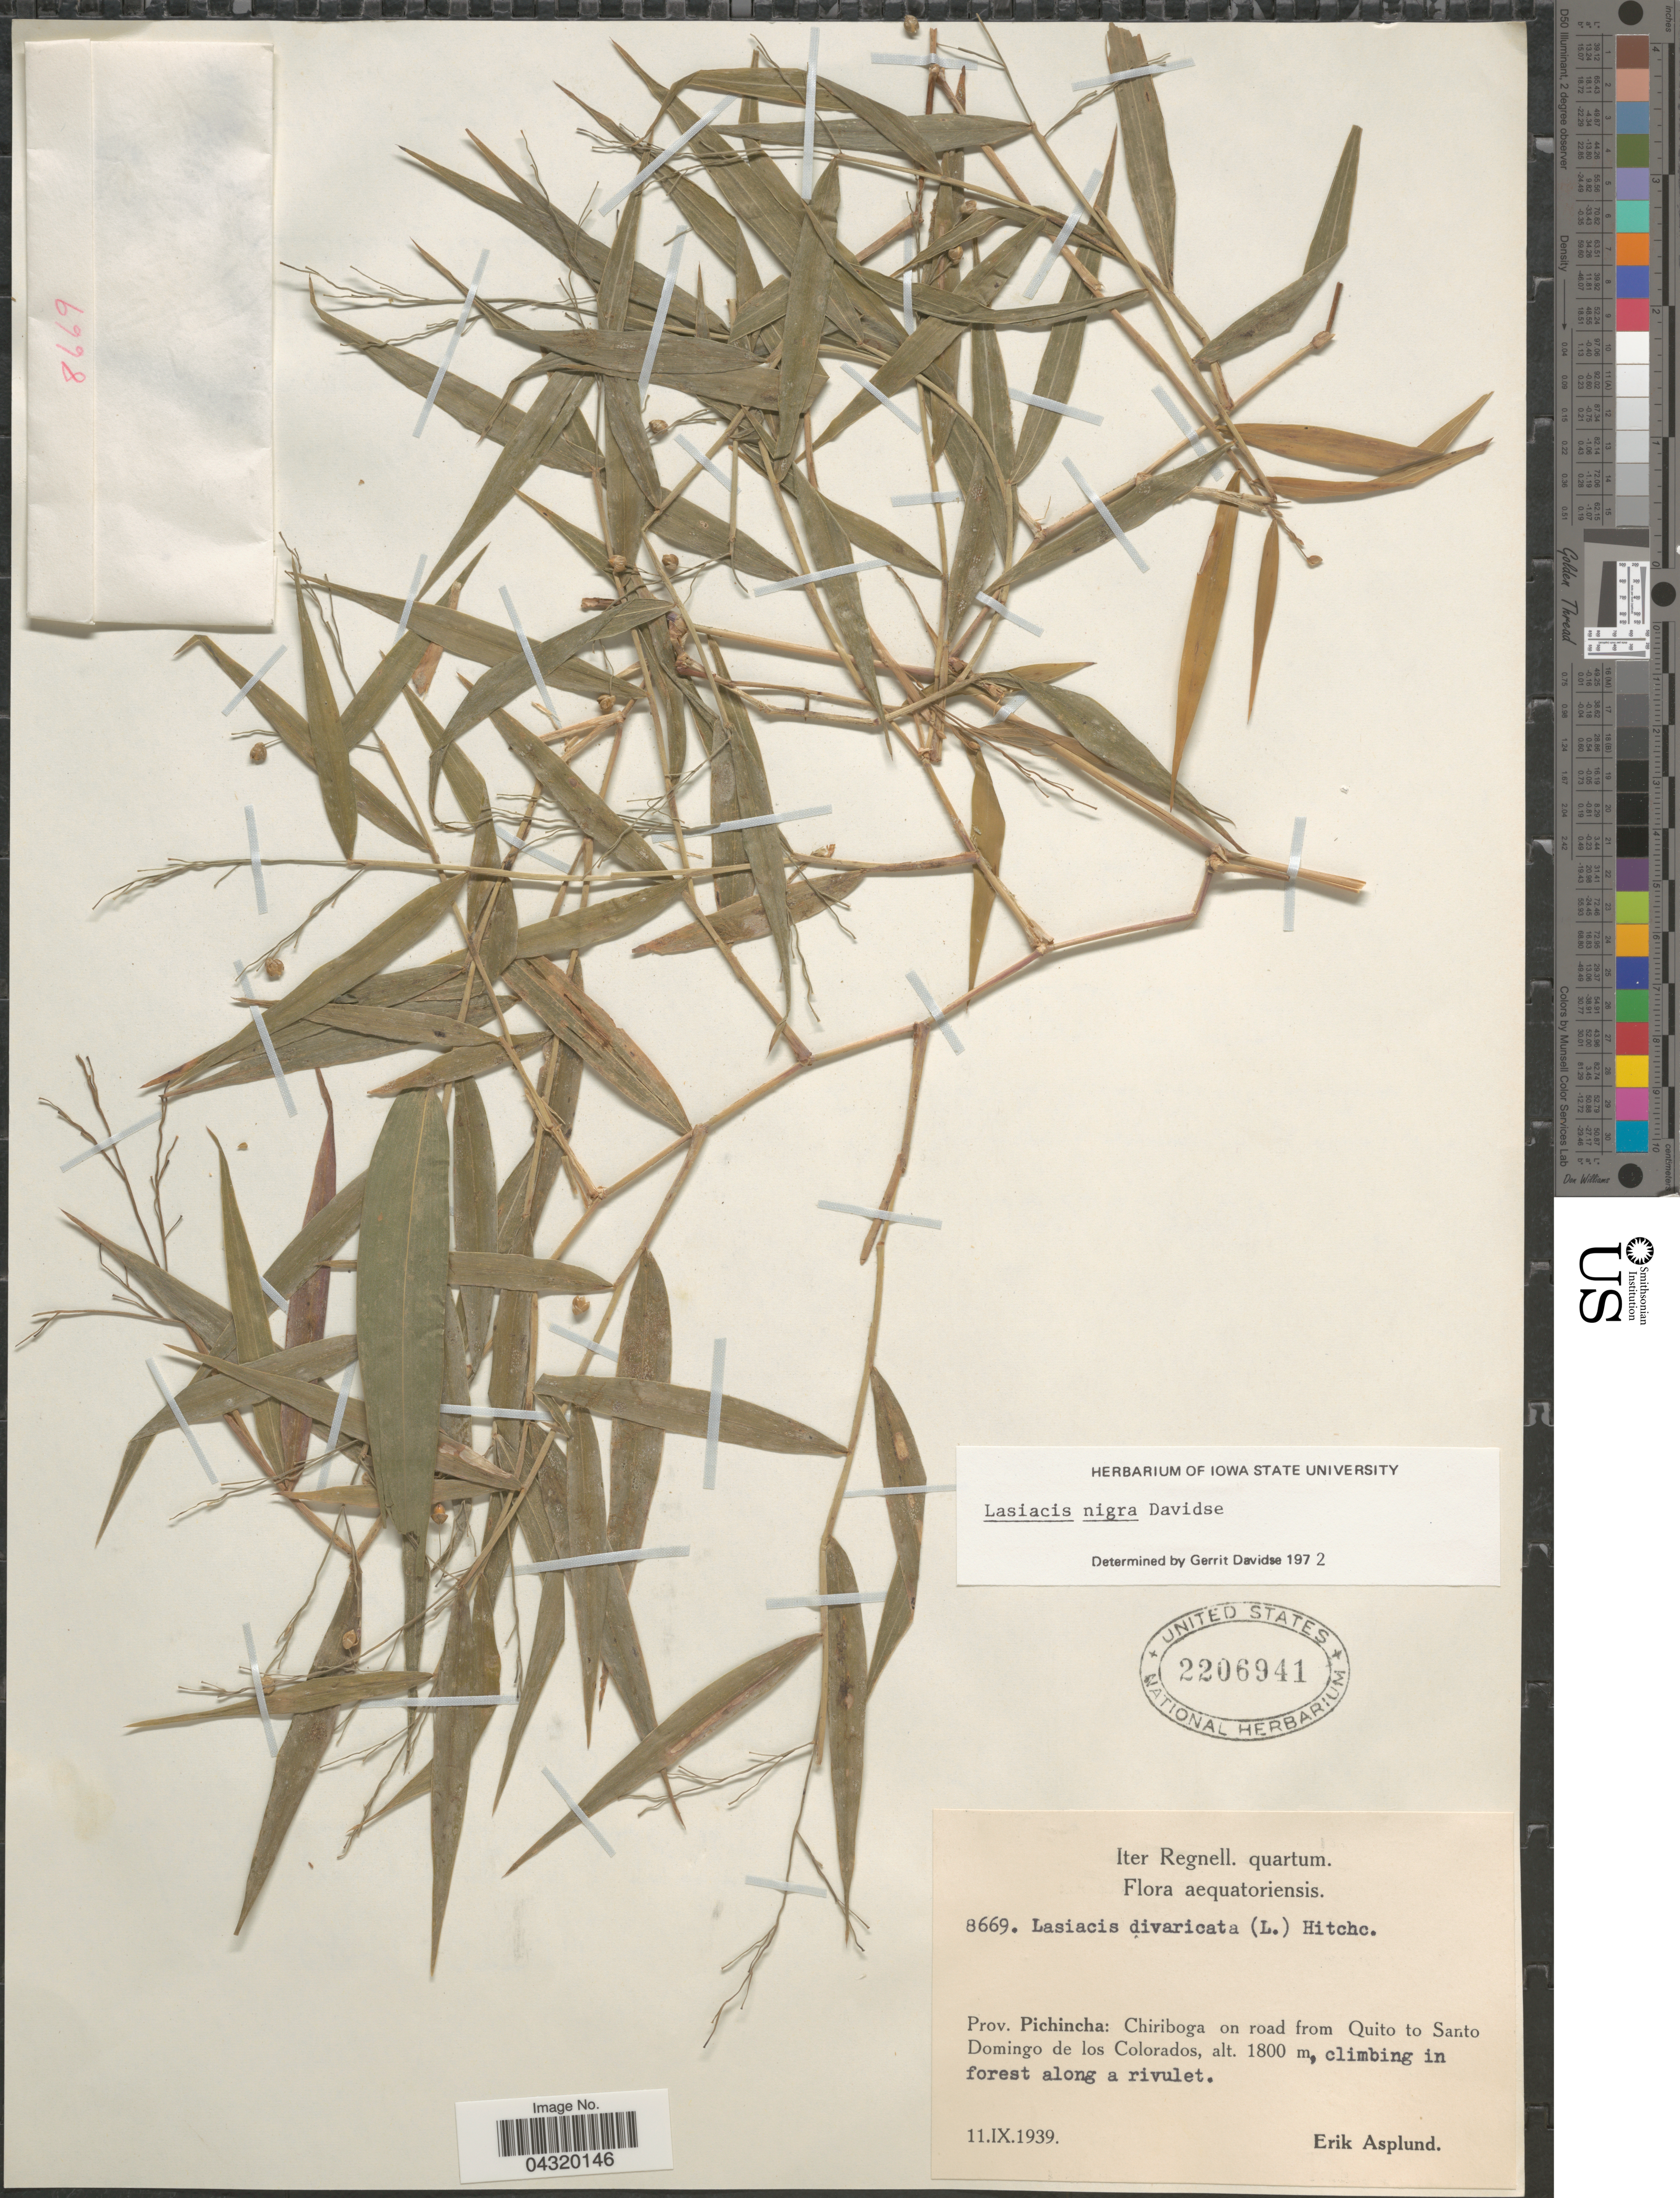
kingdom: Plantae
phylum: Tracheophyta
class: Liliopsida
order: Poales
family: Poaceae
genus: Lasiacis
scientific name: Lasiacis nigra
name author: Davidse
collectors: E. Asplund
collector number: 8669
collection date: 1939-09-11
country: Ecuador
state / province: Pichincha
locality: Iter Regnell. quartum. Aequatoriensis. Chiriboga on road from Quito to Santo Domingo de los Colorados.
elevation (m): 1800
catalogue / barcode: US 2206941